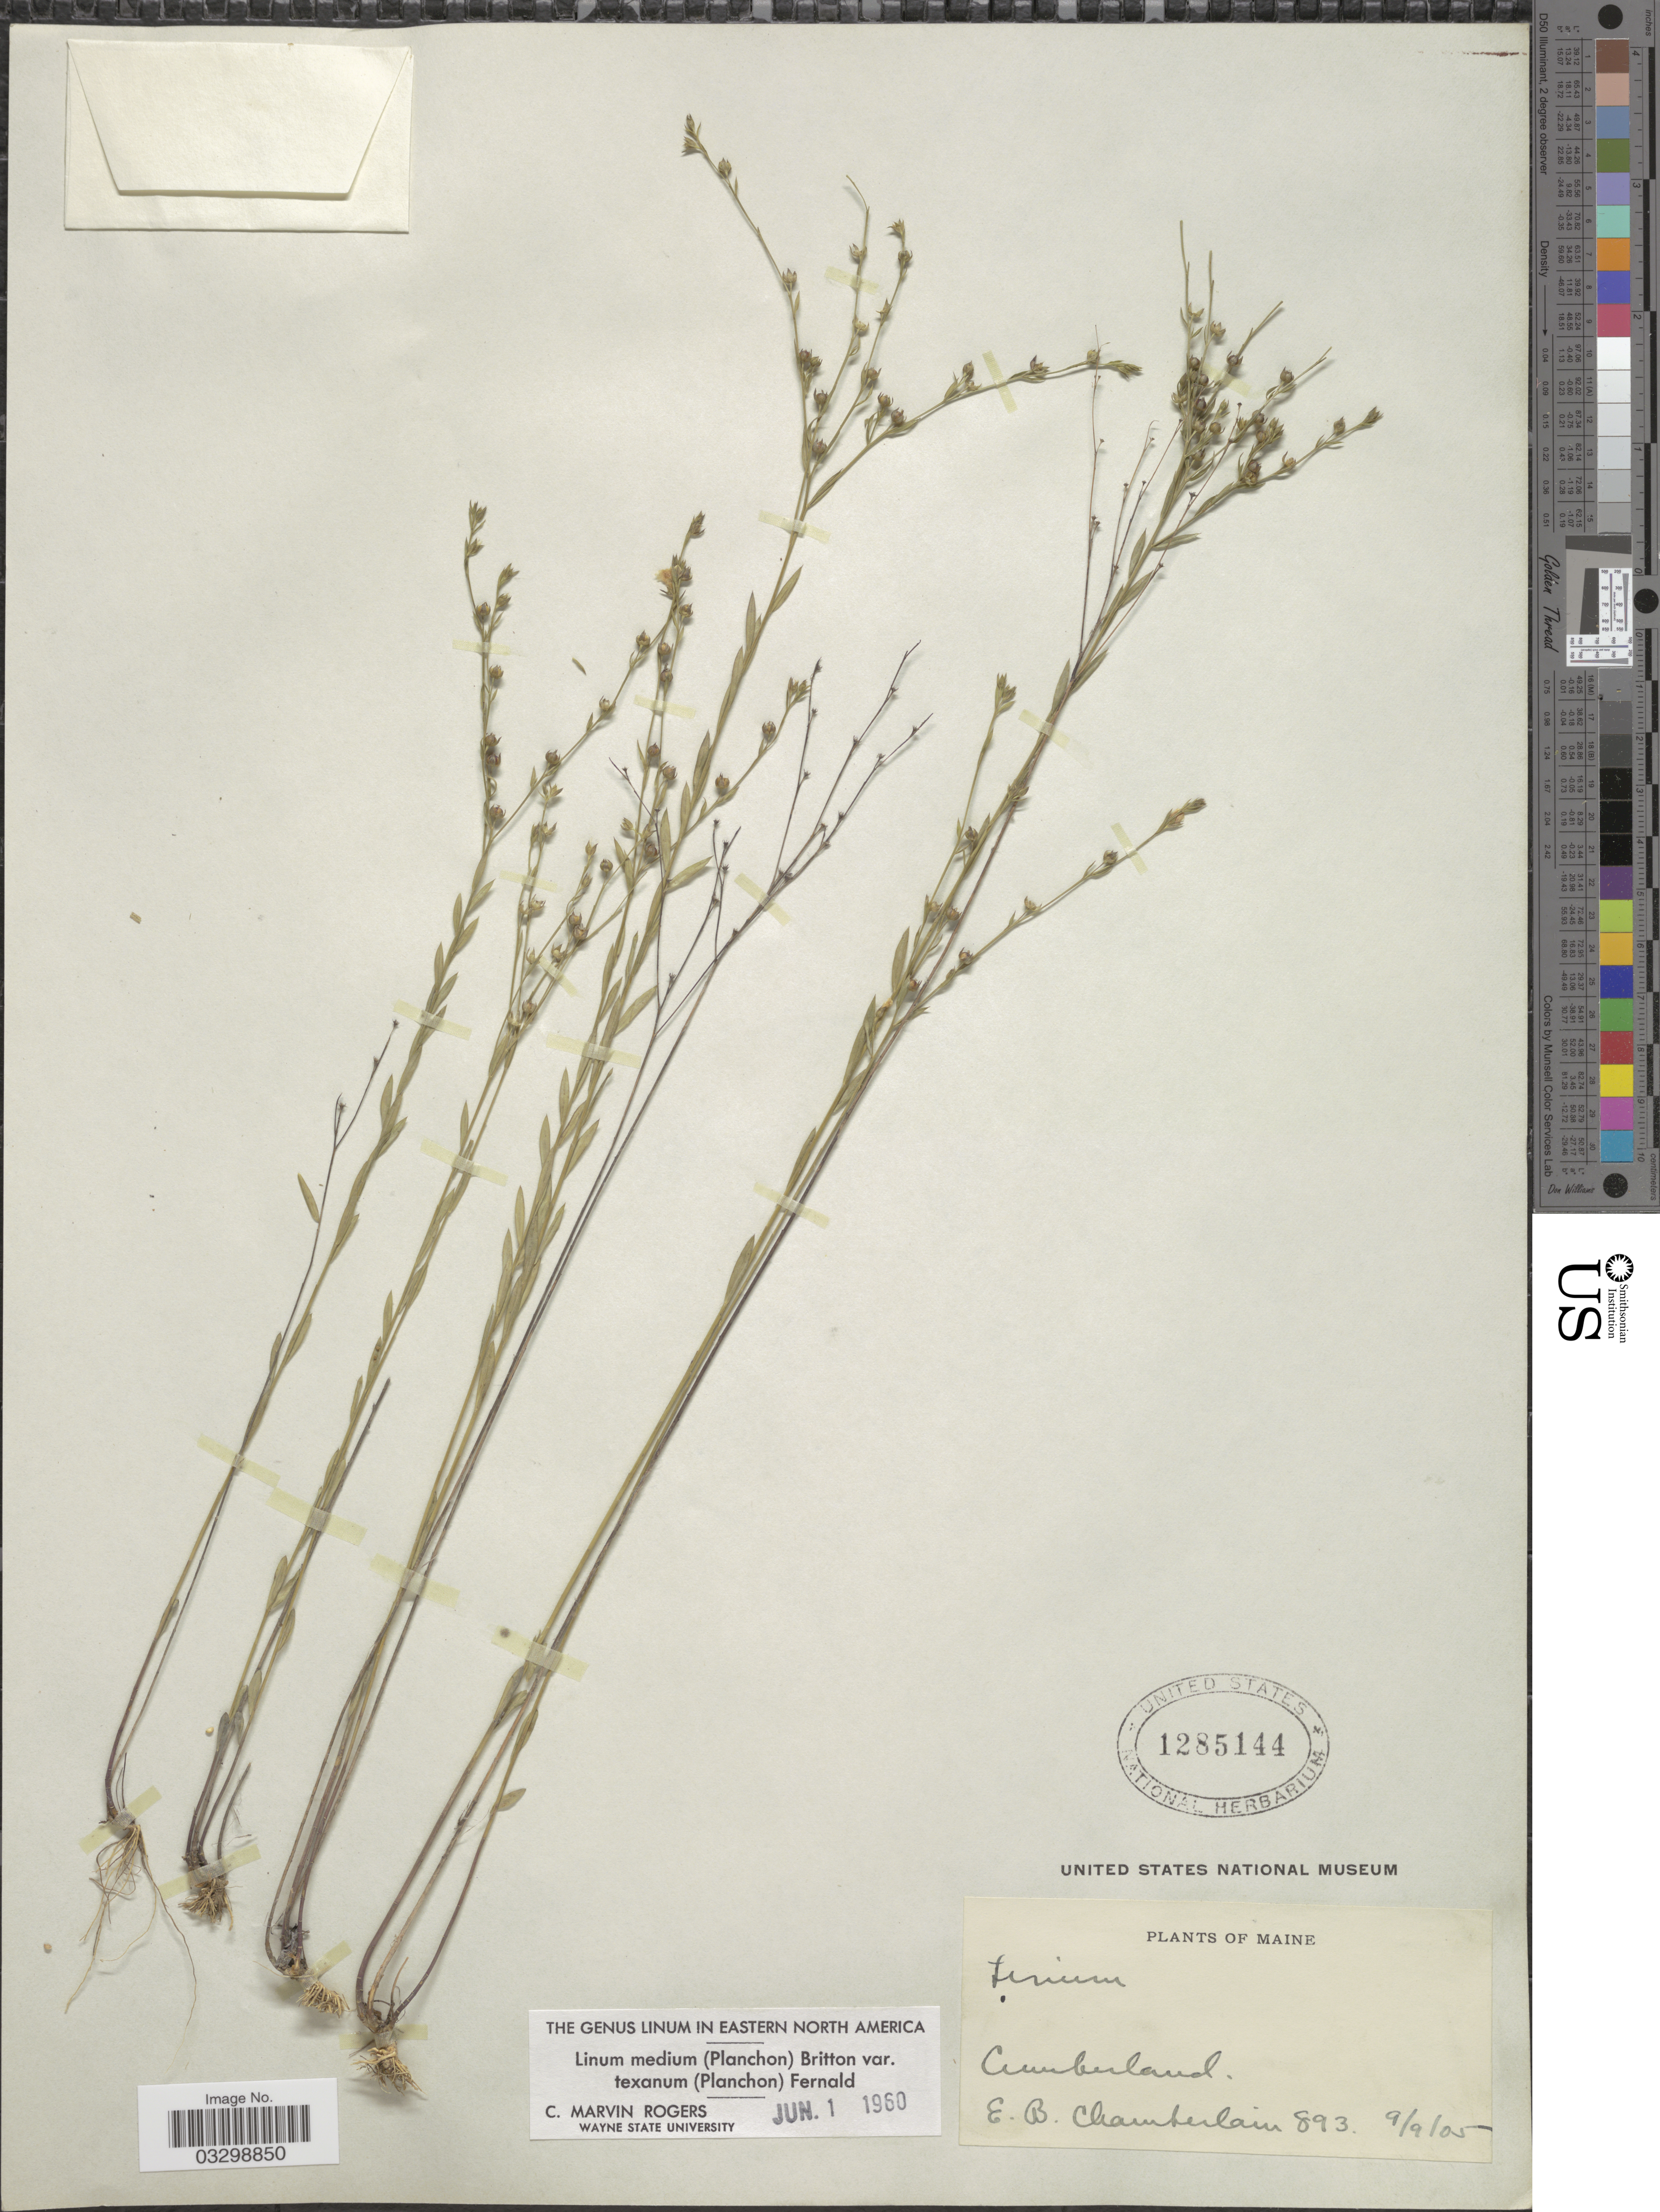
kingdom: Plantae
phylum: Tracheophyta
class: Magnoliopsida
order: Malpighiales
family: Linaceae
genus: Linum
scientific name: Linum medium var. texanum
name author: (Planch.) Fernald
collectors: E. Chamberlain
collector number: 893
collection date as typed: Transcribed d/m/y: 9/9/5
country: United States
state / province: Maine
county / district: Cumberland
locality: Cumberland.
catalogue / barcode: US 1285144